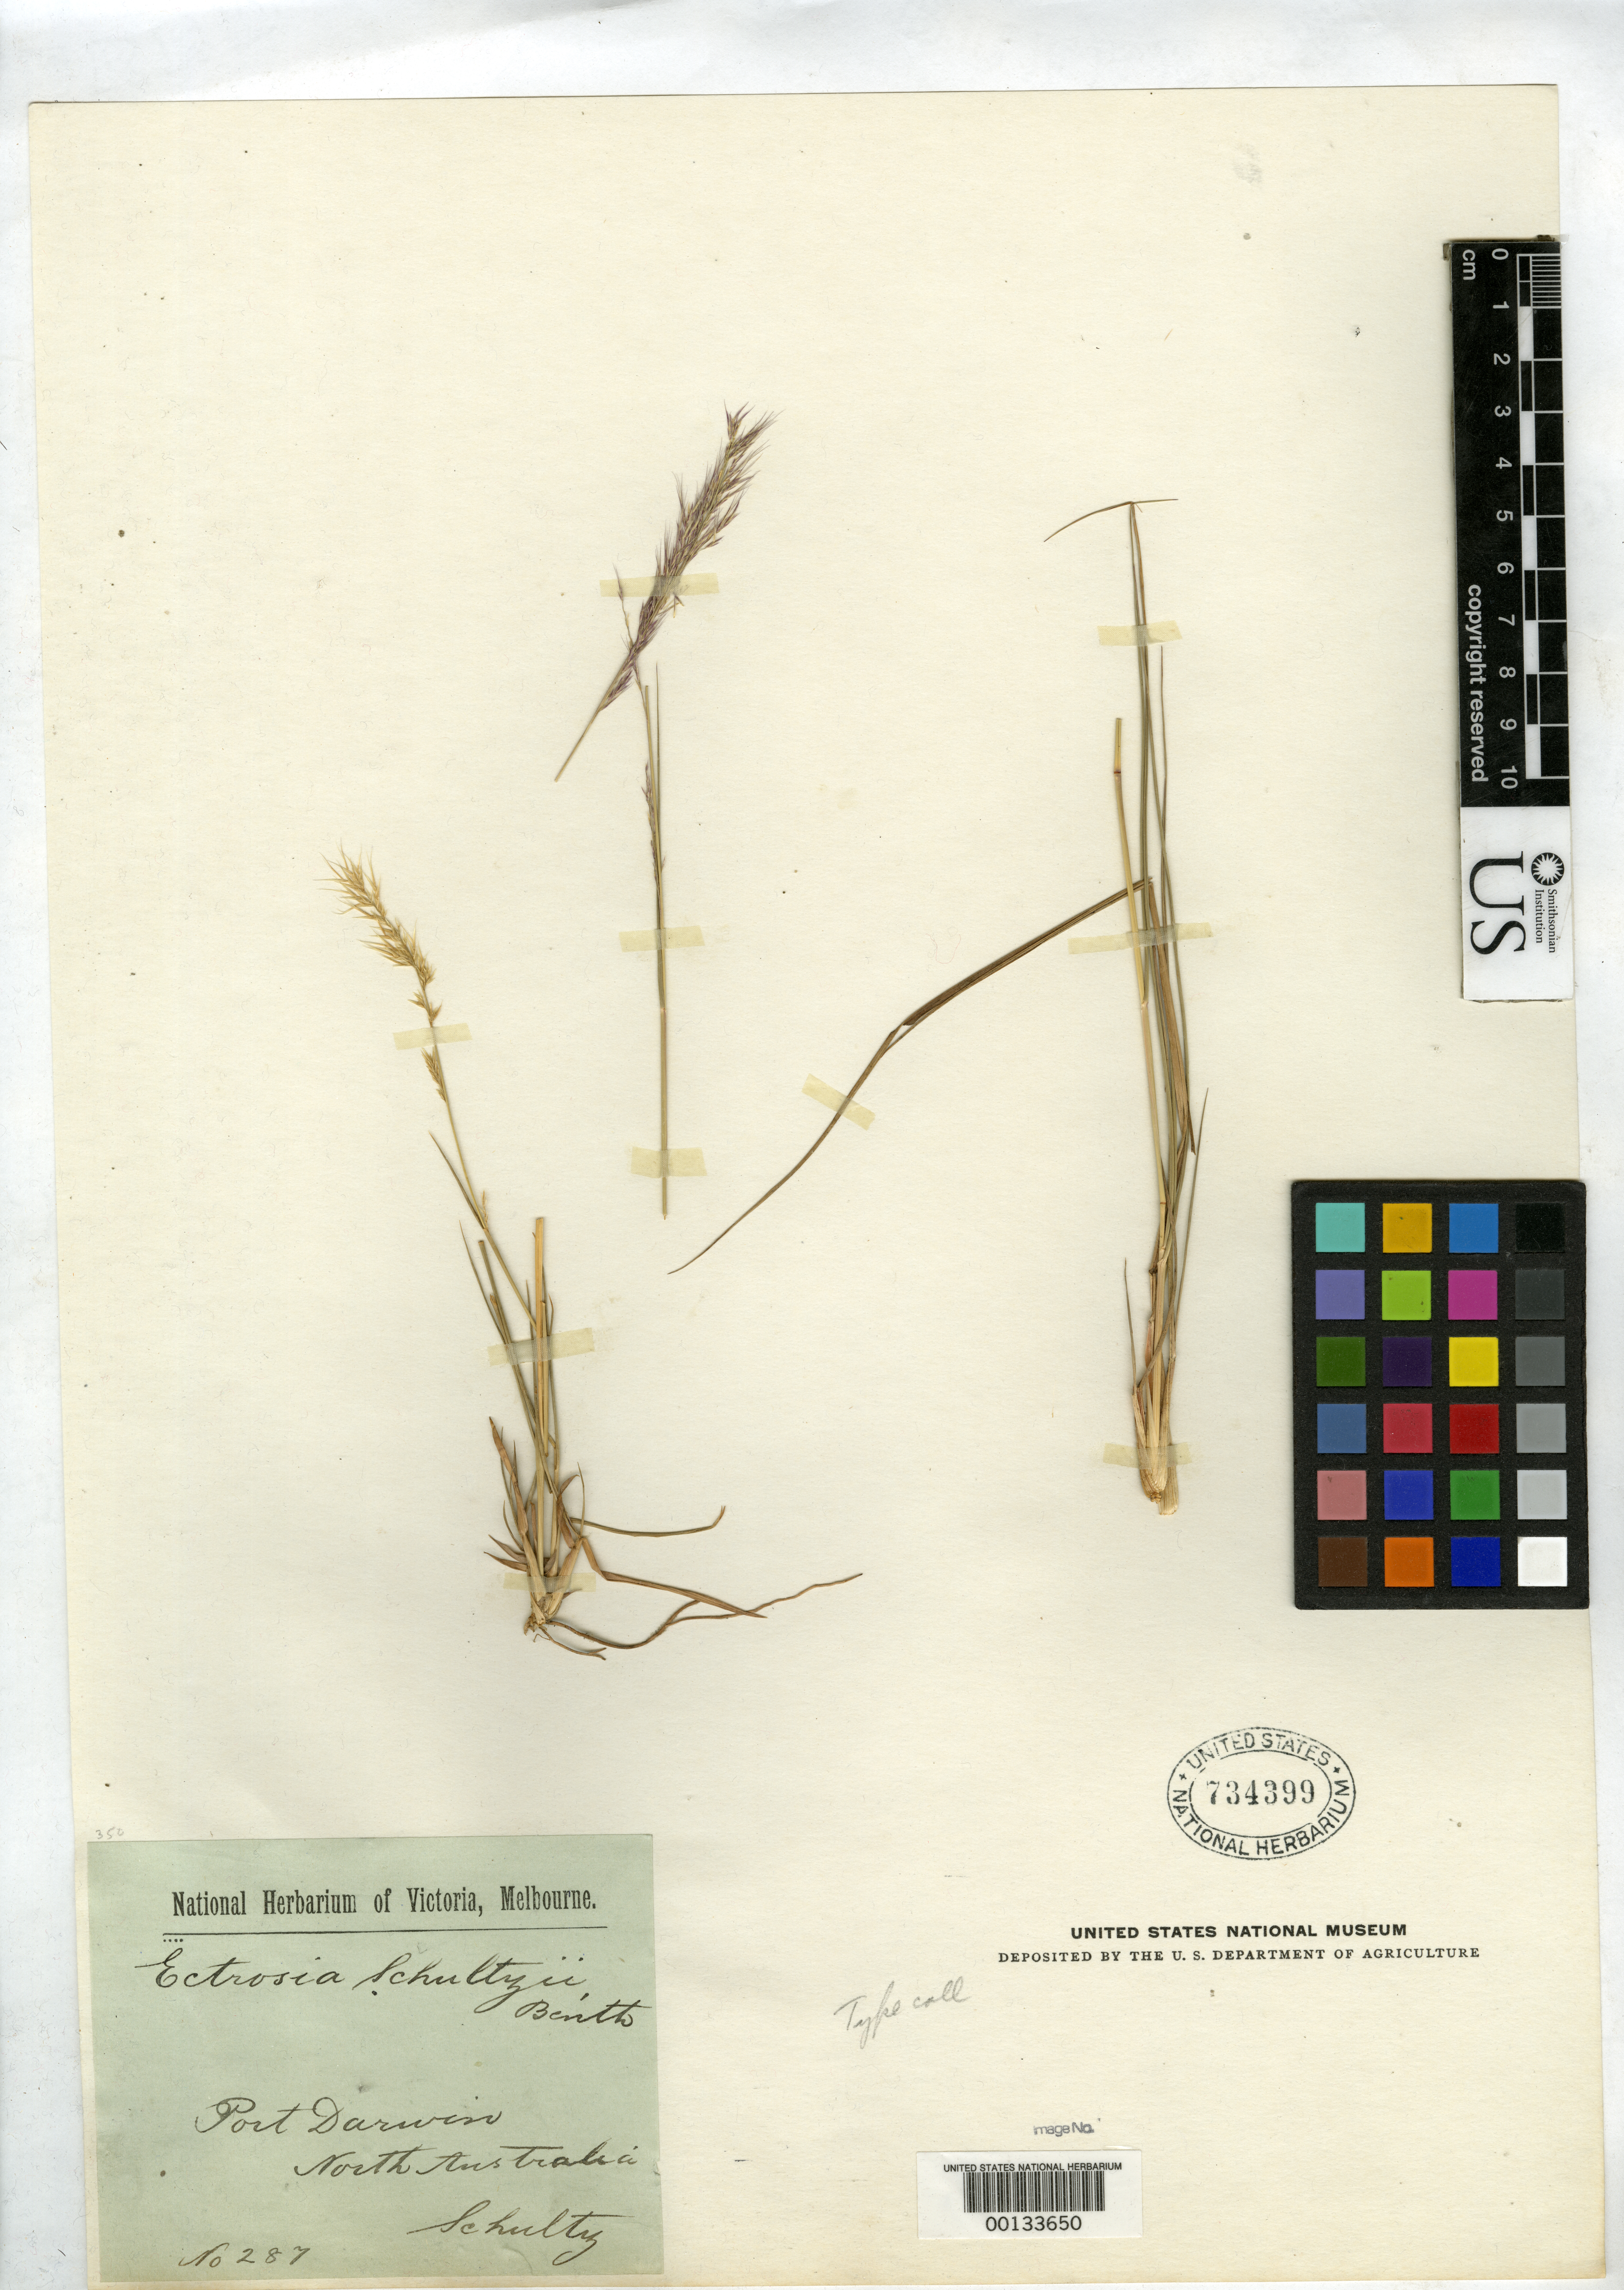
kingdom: Plantae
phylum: Tracheophyta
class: Liliopsida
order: Poales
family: Poaceae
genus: Ectrosia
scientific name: Ectrosia scultzii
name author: Benth.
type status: Isolectotype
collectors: F. Schultz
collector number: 287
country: Australia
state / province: Northern Territory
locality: Port Darwin.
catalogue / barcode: US 734399